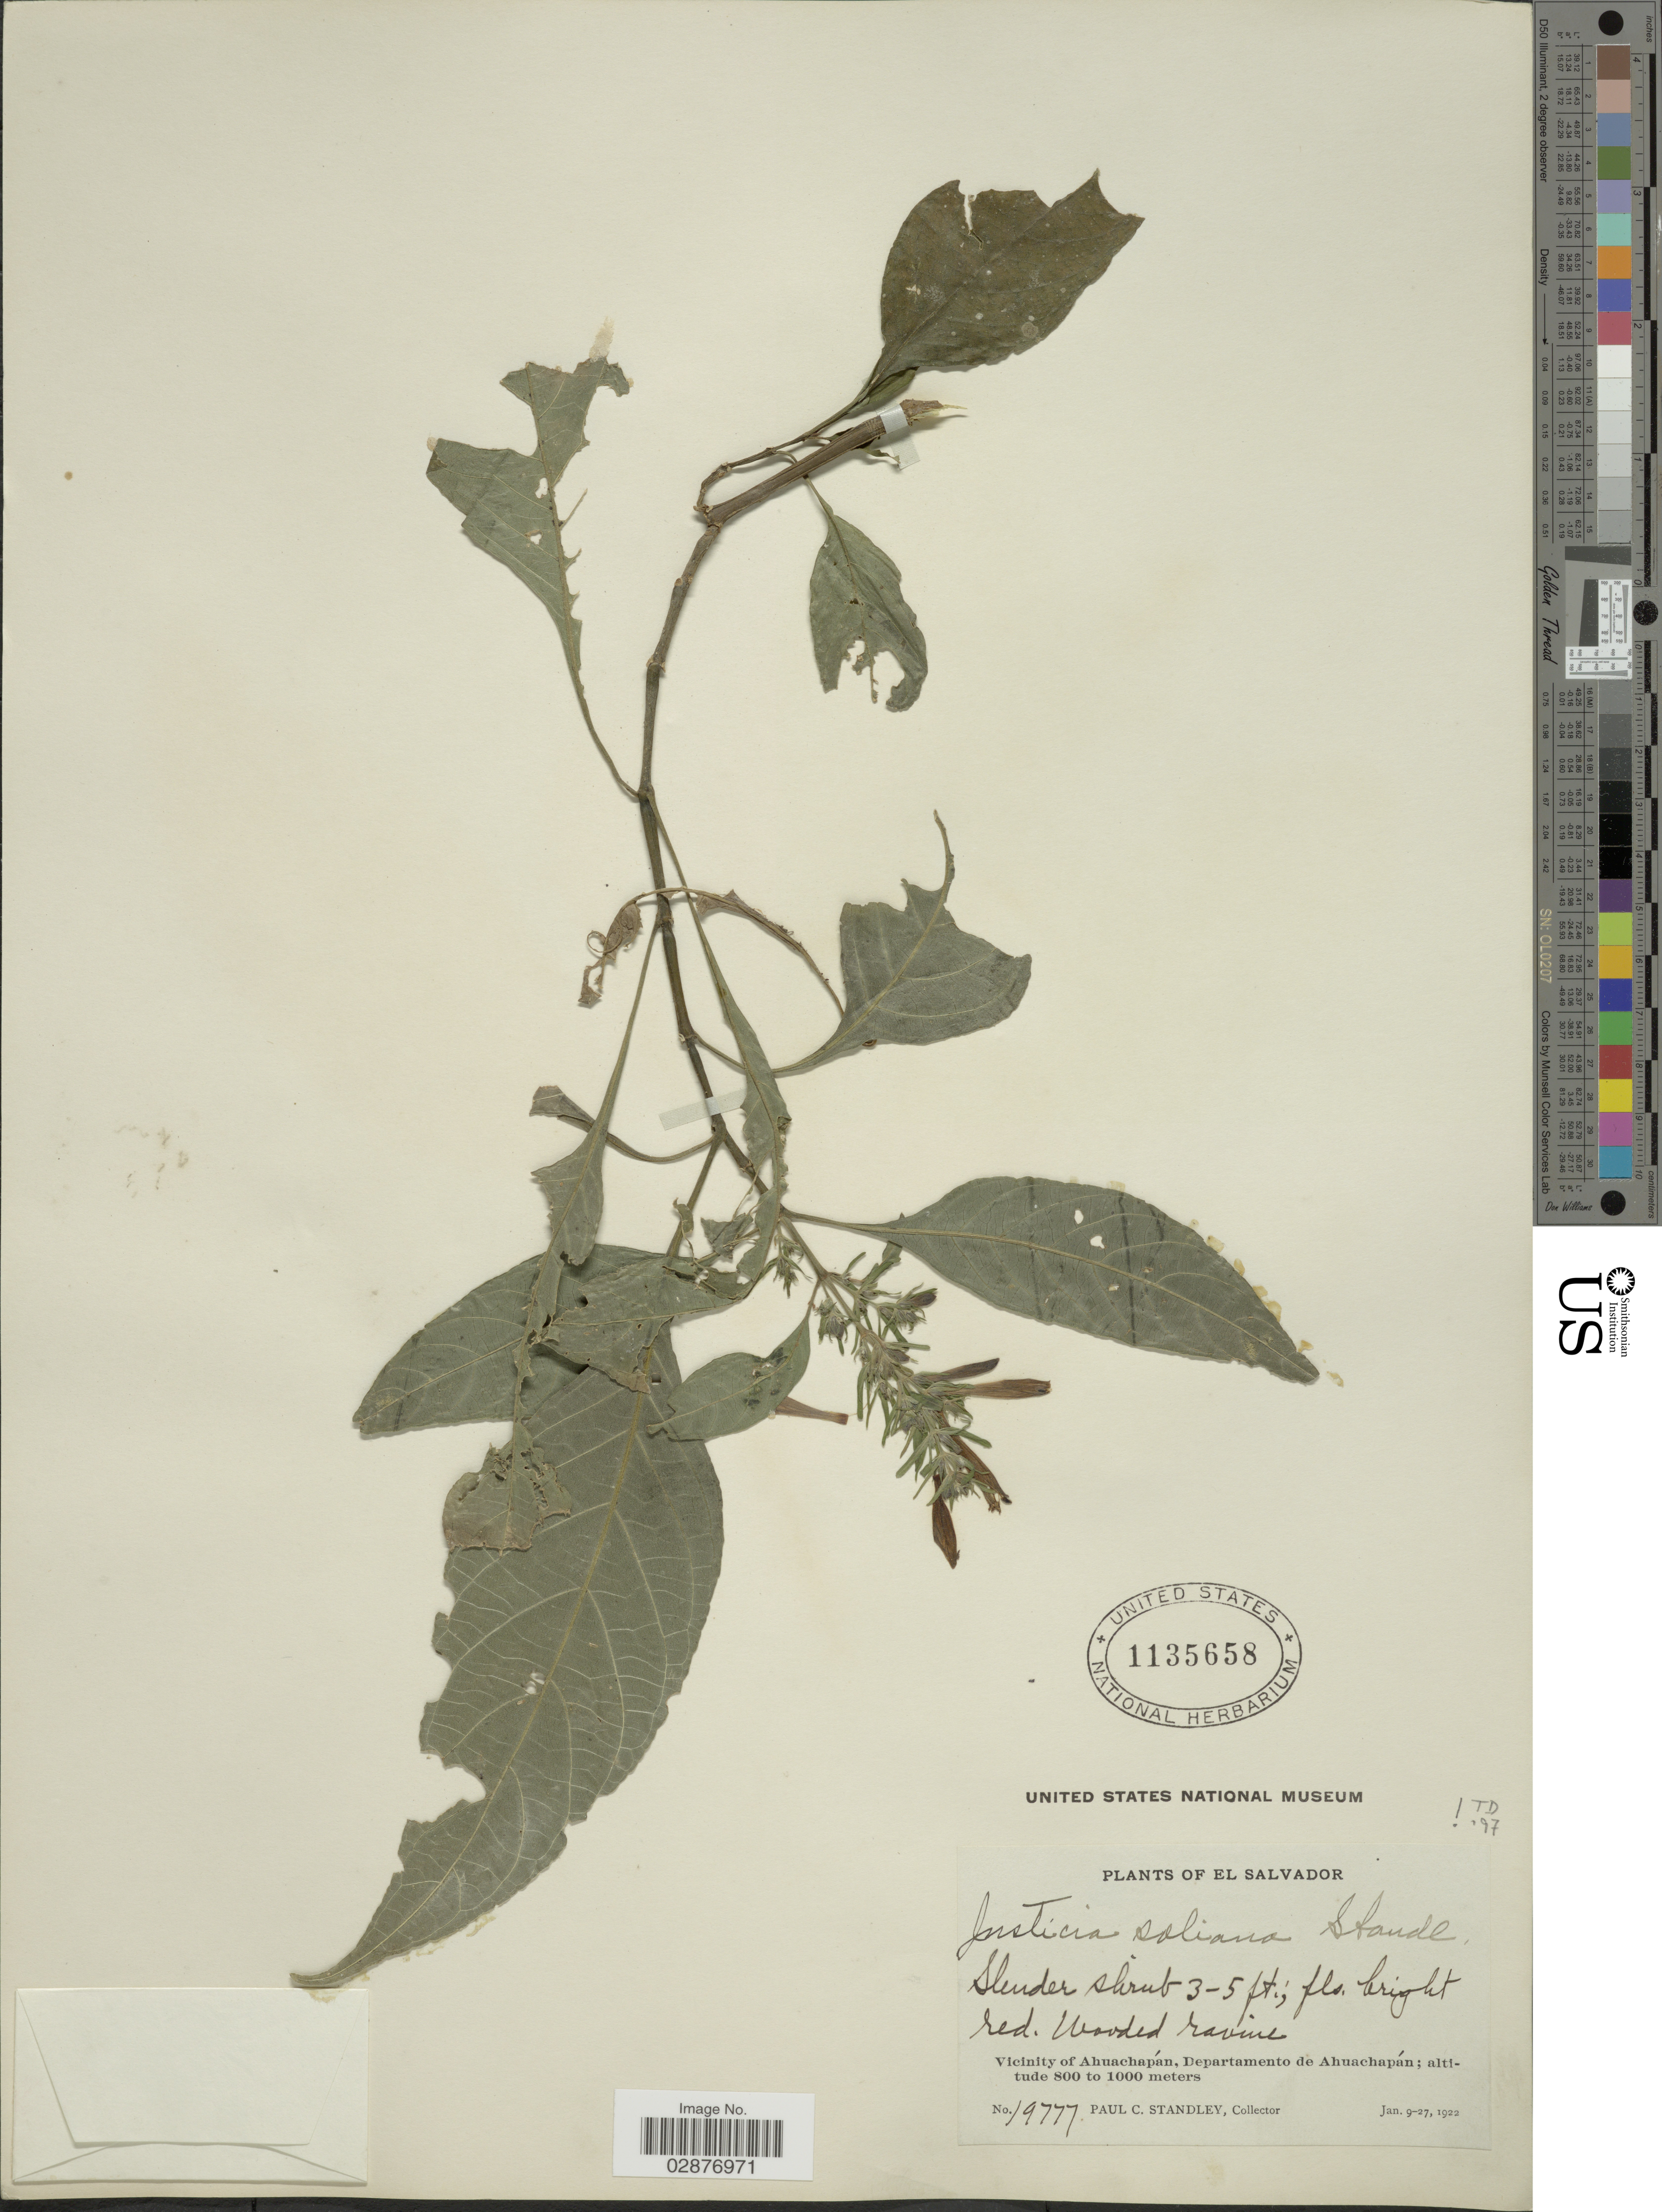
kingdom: Plantae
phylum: Tracheophyta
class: Magnoliopsida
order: Lamiales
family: Acanthaceae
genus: Justicia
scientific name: Justicia soliana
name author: Standl.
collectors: P. C. Standley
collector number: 19777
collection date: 1922-01-09/1922-01-27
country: El Salvador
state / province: Ahuachapan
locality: Vicinity of Ahuachapám, Departamento de Ahuachapán.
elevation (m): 800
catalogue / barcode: US 1135658